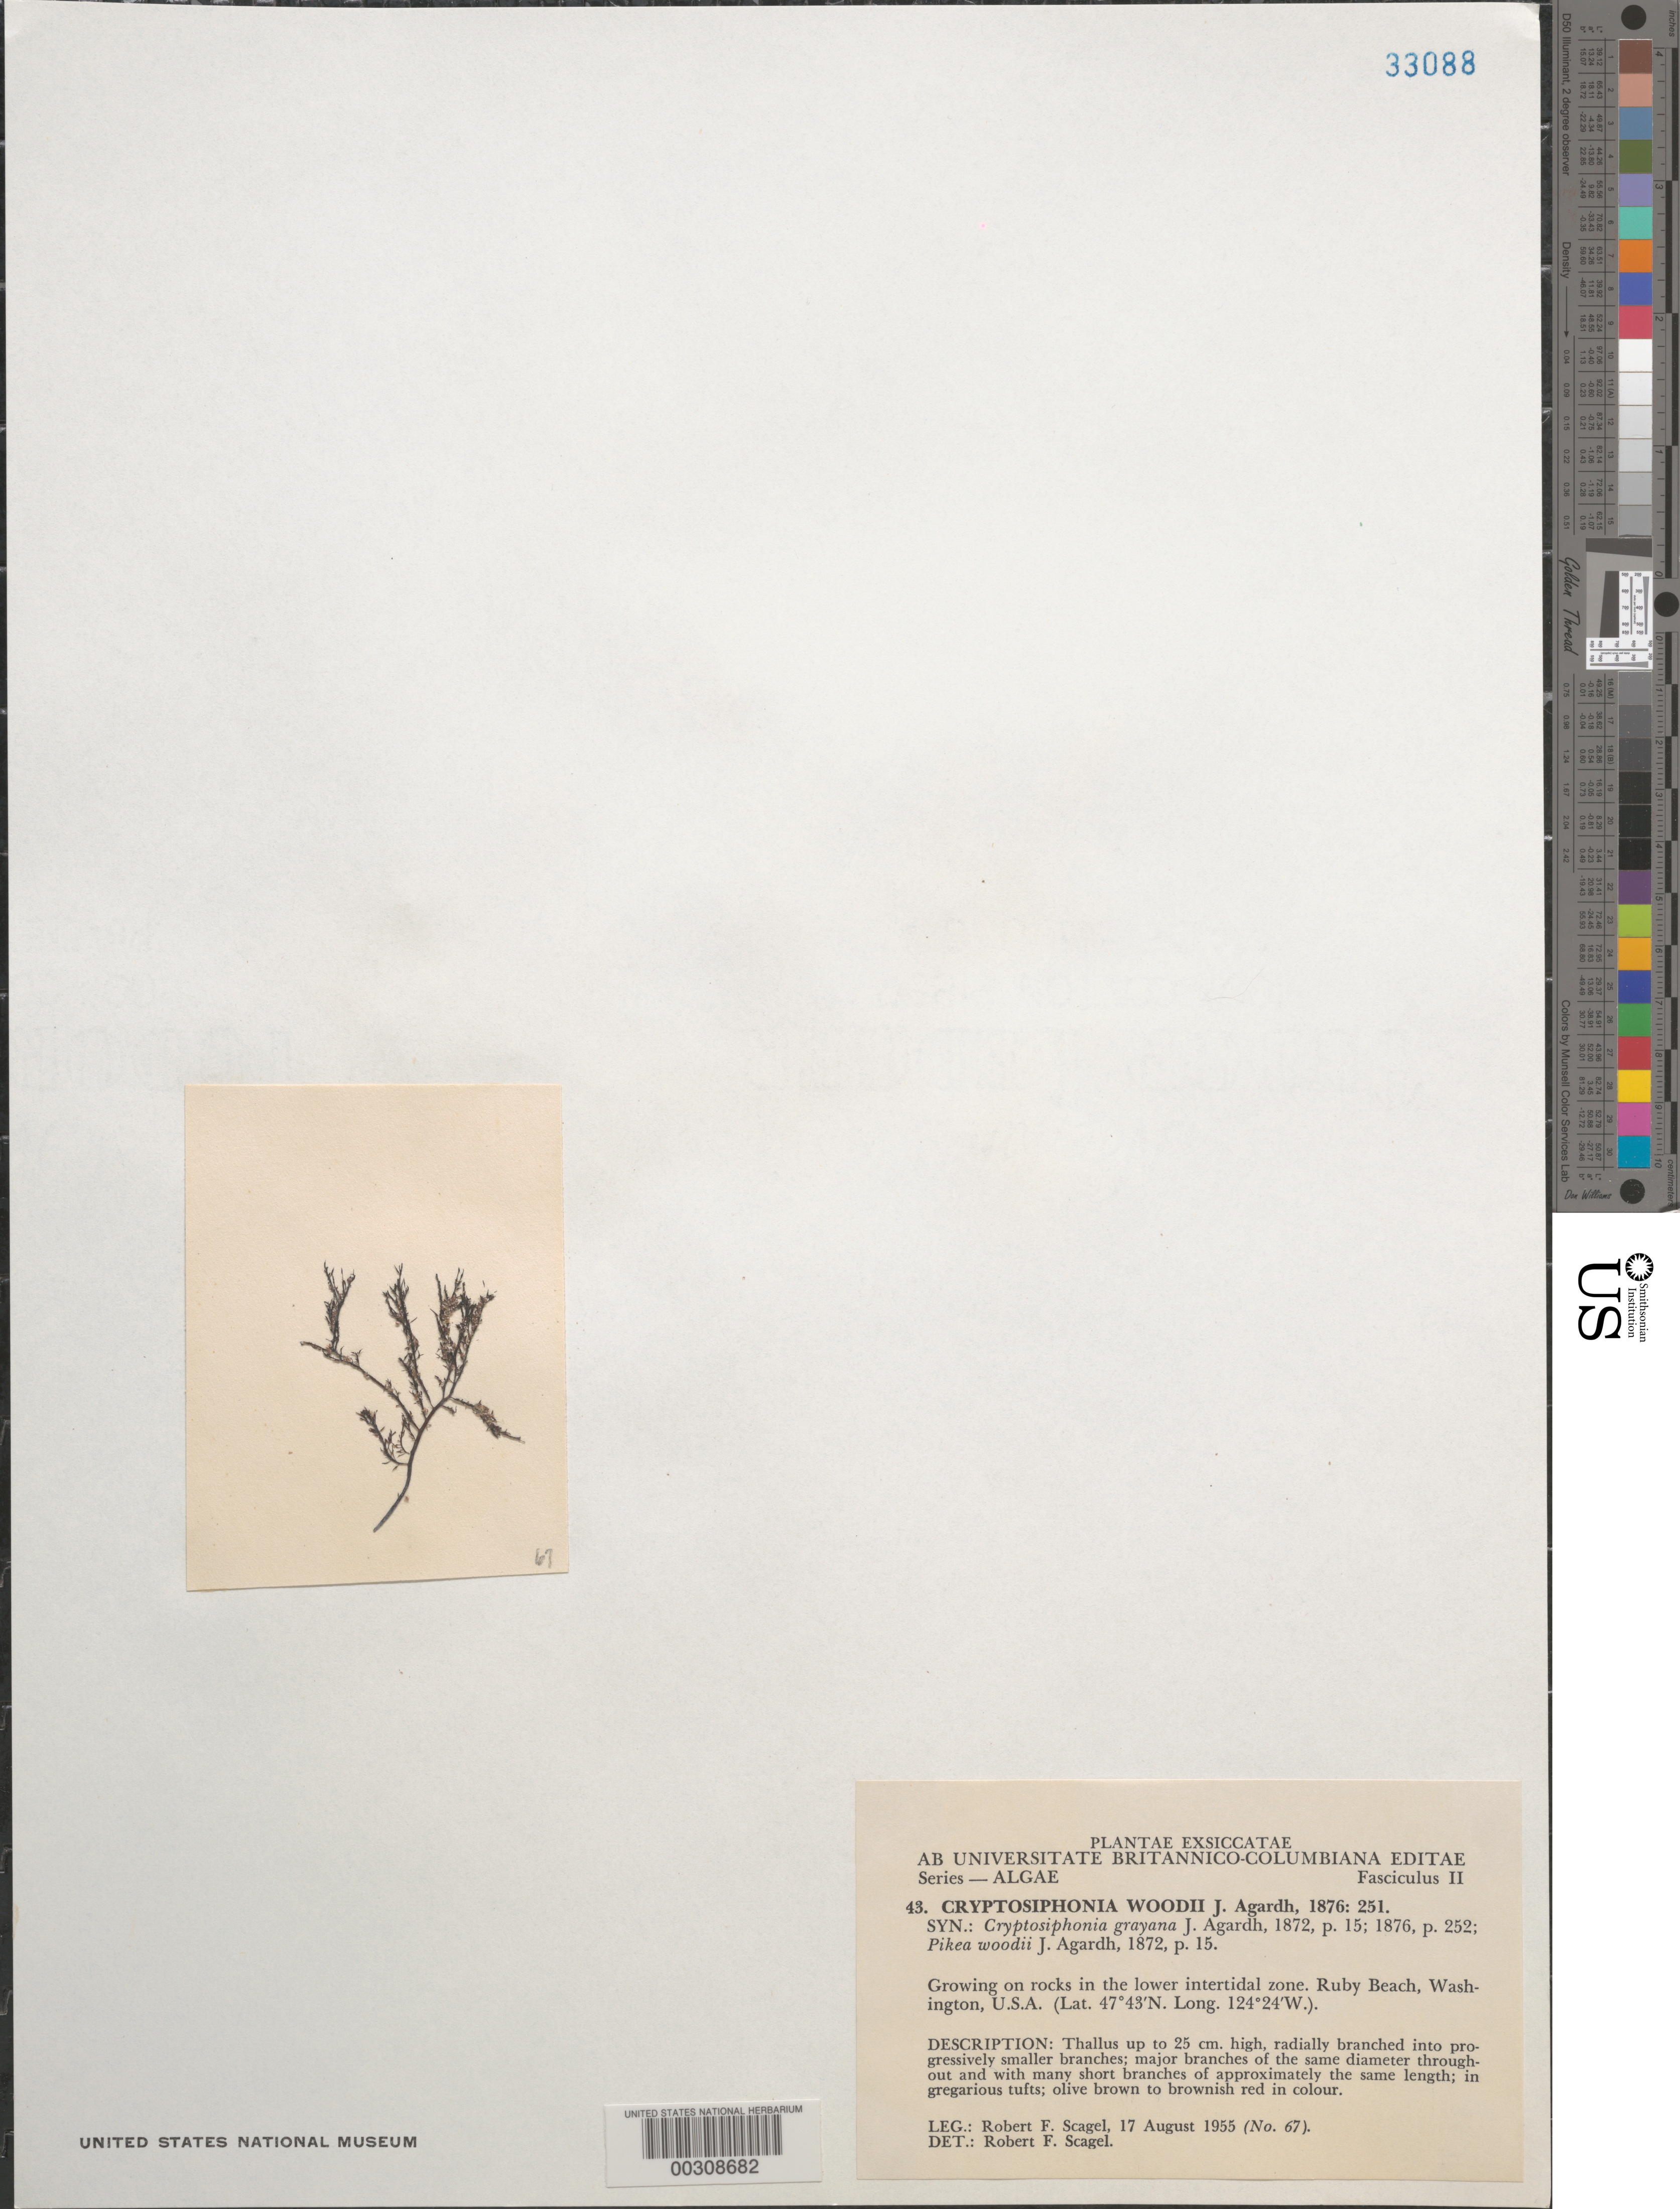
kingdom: Plantae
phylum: Rhodophyta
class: Florideophyceae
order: Gigartinales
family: Dumontiaceae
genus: Cryptosiphonia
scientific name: Cryptosiphonia woodii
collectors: R. F. Scagel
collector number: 67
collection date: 1955-08-17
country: United States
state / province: Washington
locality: On rocks in the lower intertidal zone. Ruby Beach.